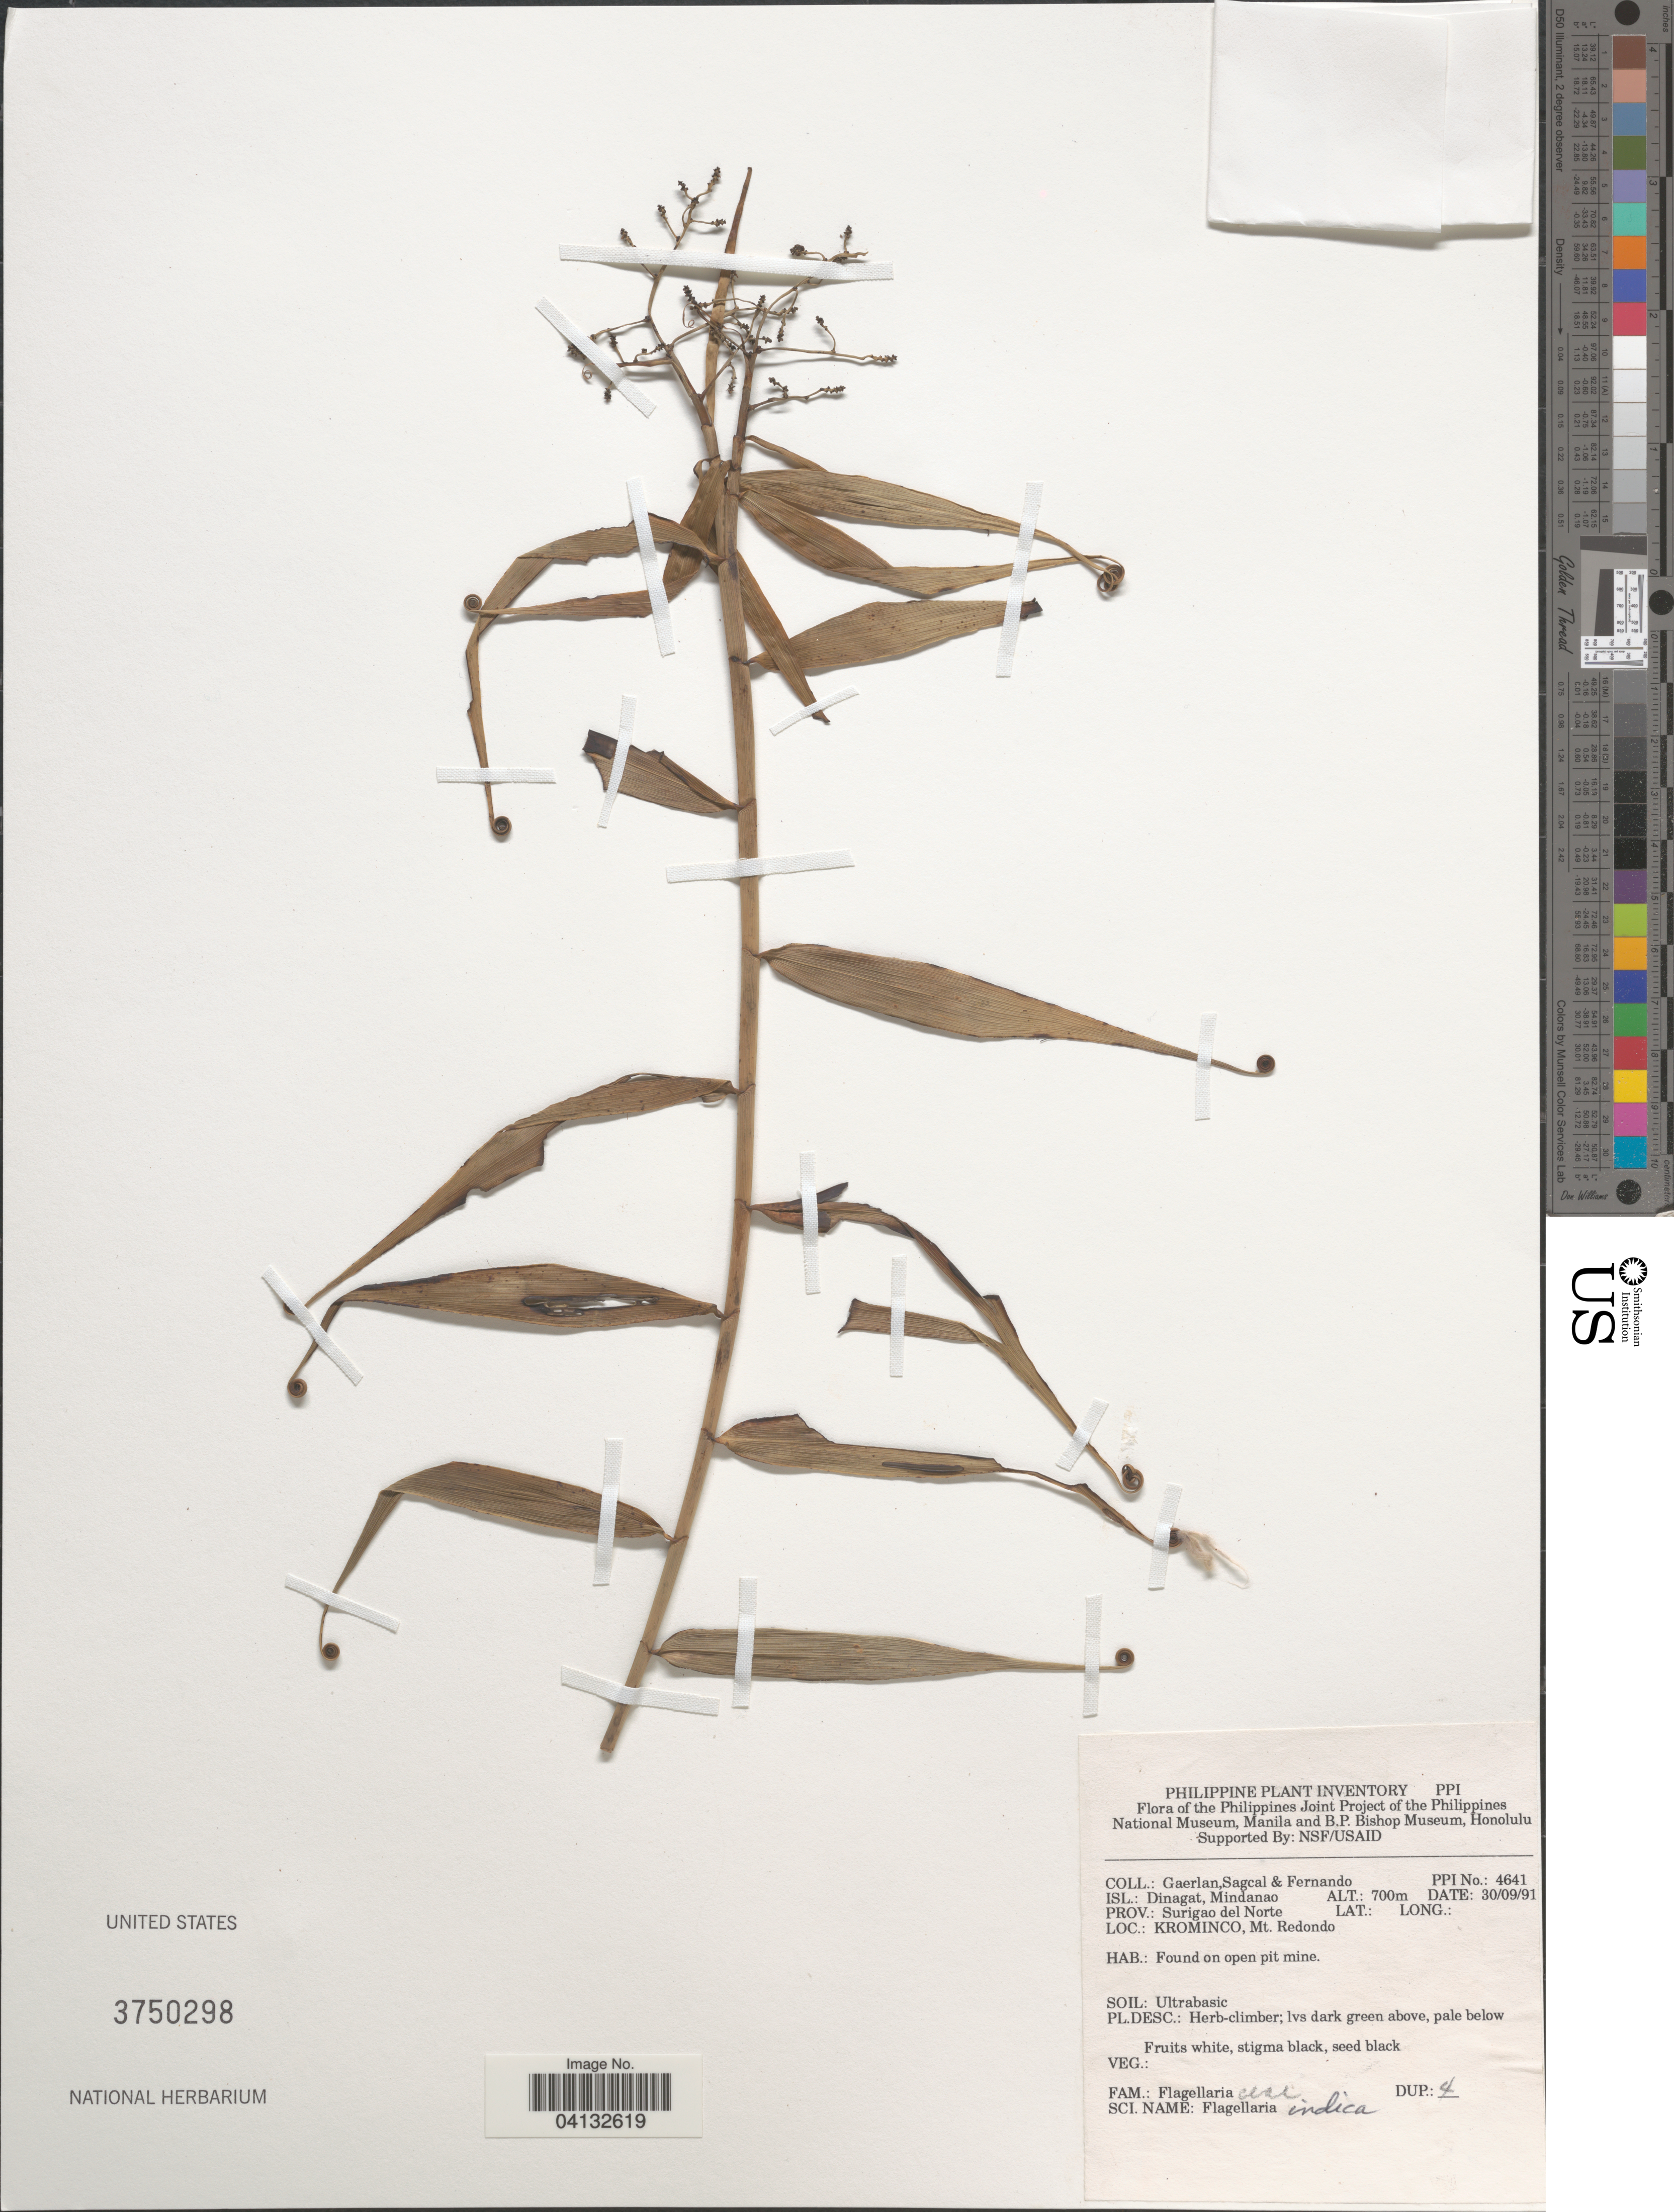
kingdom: Plantae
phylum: Tracheophyta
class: Liliopsida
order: Poales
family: Flagellariaceae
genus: Flagellaria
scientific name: Flagellaria indica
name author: L.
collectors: Gaerlan, E. Sagcal & -- Fernando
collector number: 4641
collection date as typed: Transcribed d/m/y: 30/9/91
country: Philippines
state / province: Caraga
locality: Isl.: Dinagat, Mindanao. Prov.: Surigao del Norte. KROMINCO, Mt. Redondo.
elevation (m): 700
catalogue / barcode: US 3750298